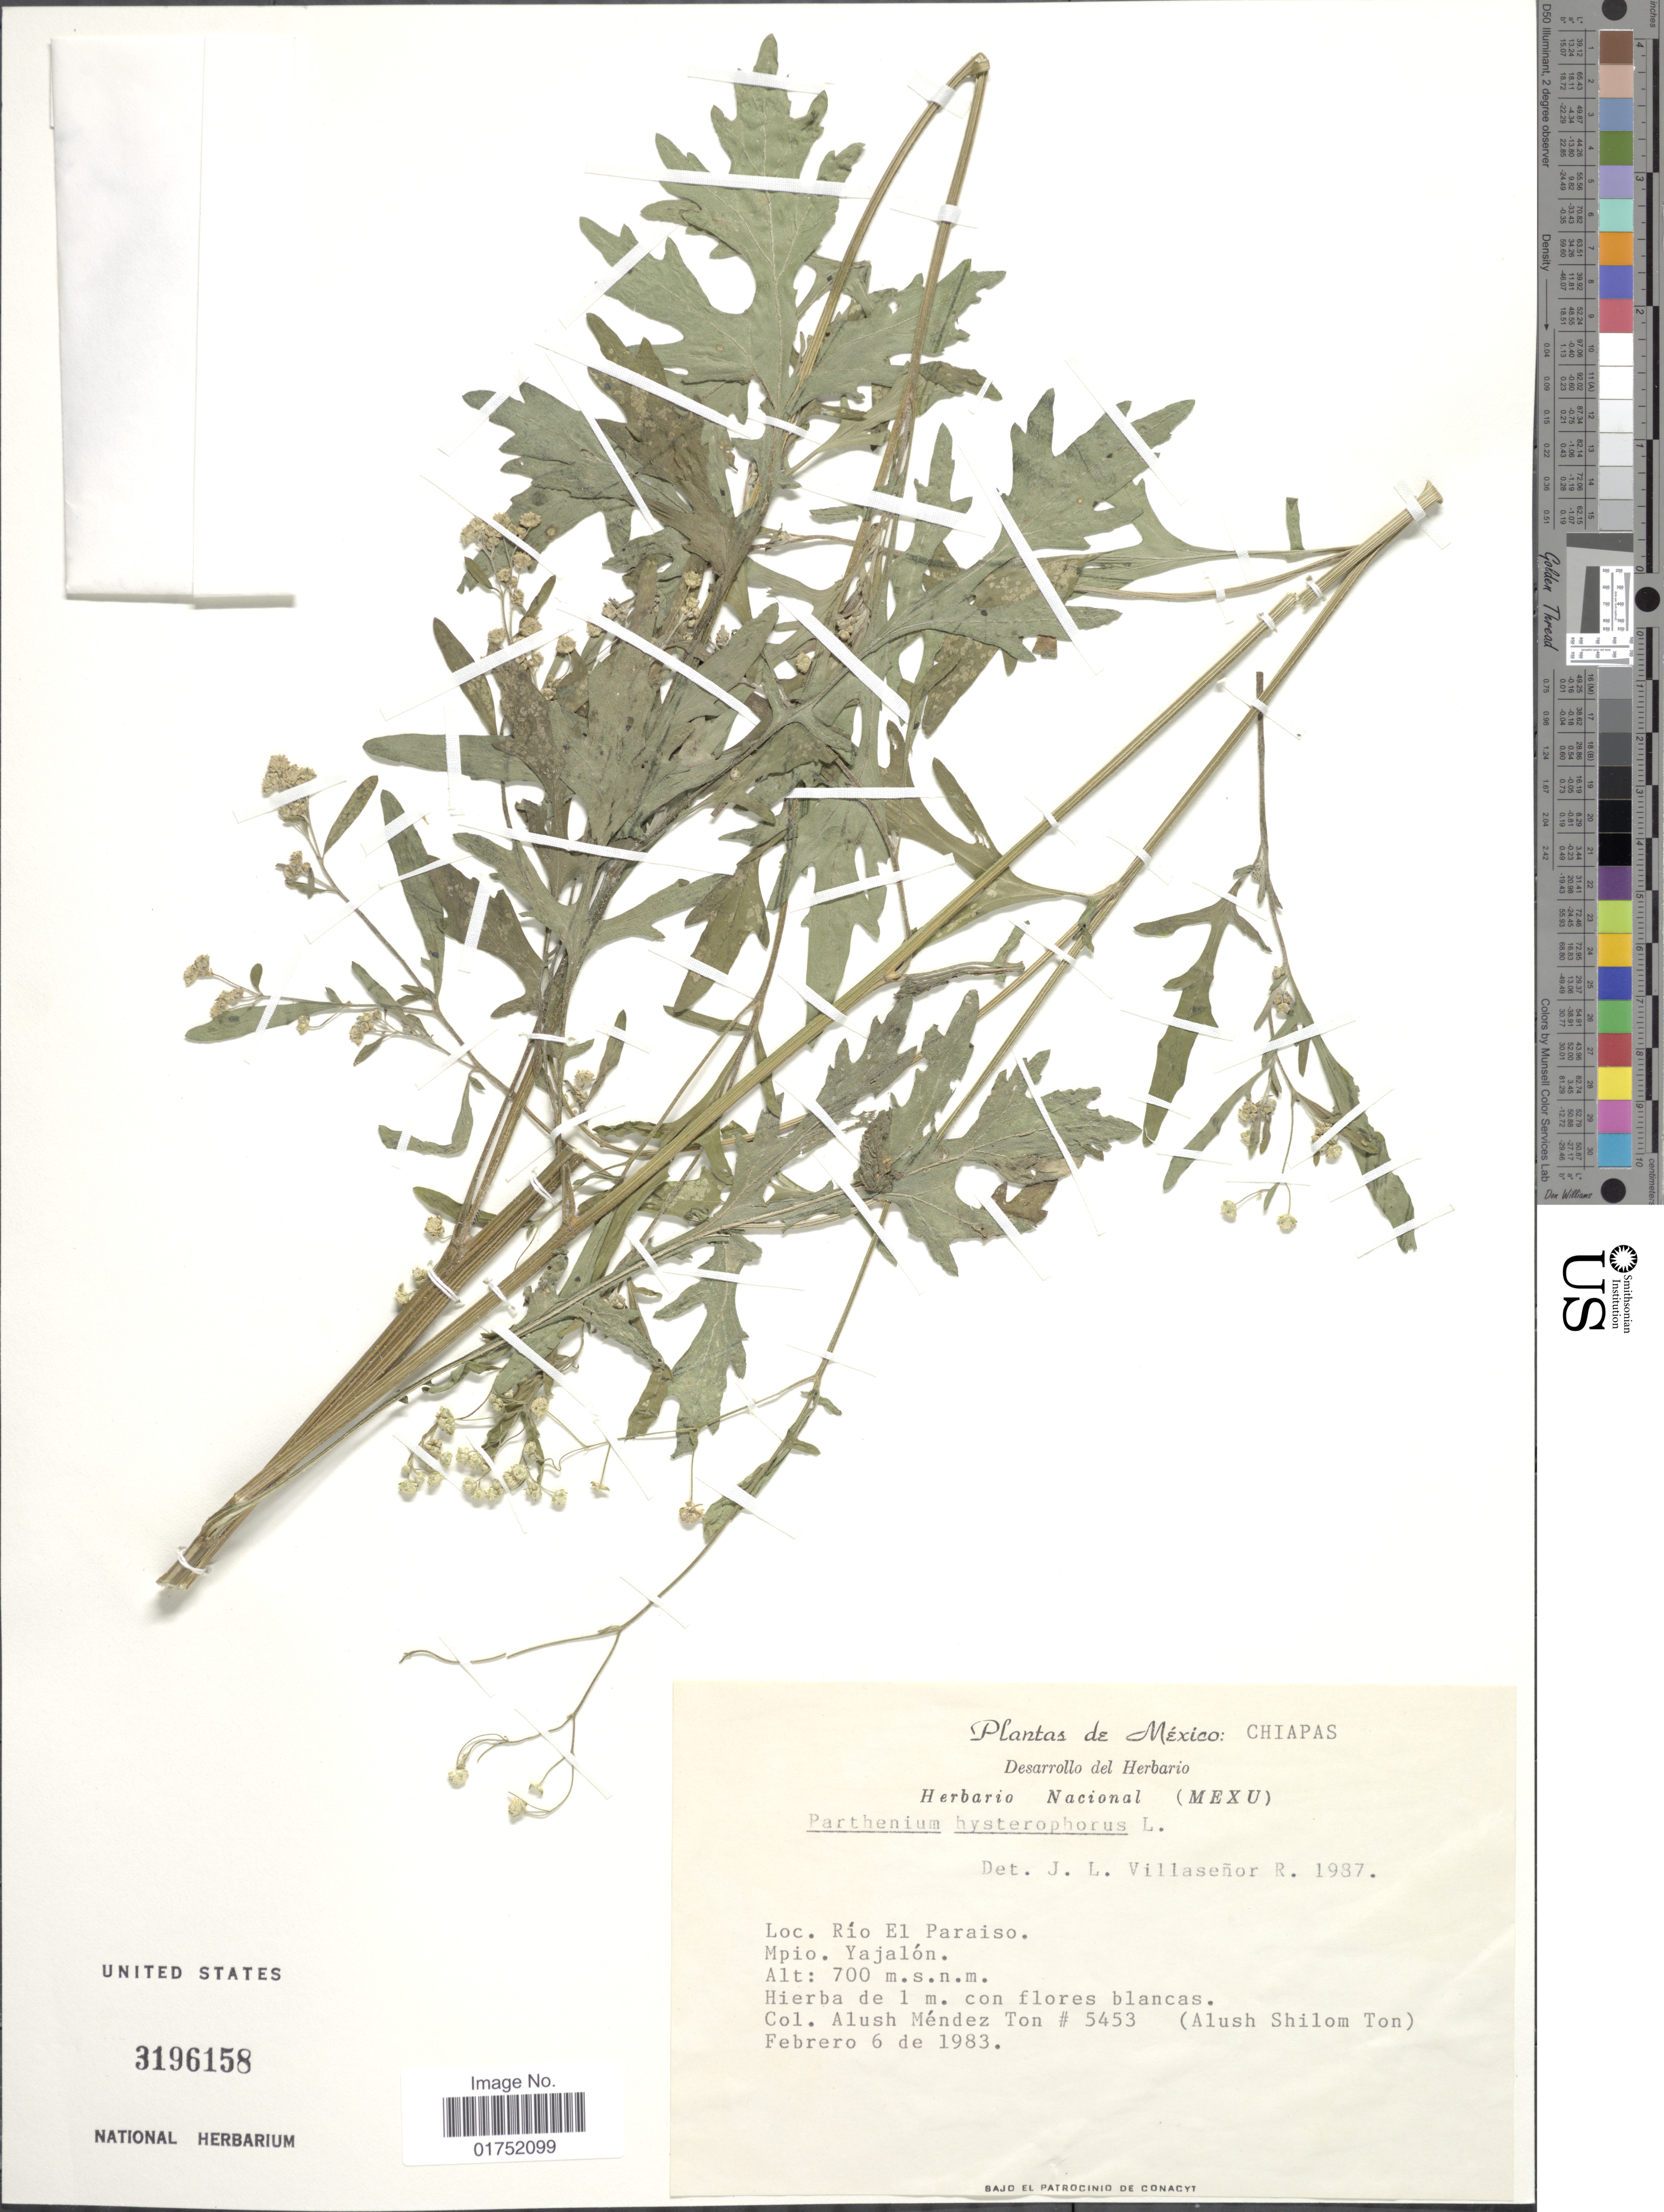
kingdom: Plantae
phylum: Tracheophyta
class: Magnoliopsida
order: Asterales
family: Asteraceae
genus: Parthenium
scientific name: Parthenium hysterophorus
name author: L.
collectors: A. M. Ton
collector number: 5453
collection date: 1983-02-06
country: Mexico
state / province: Chiapas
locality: Rio El Paraiso, Mpio. Yajalon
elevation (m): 700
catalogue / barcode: US 3196158